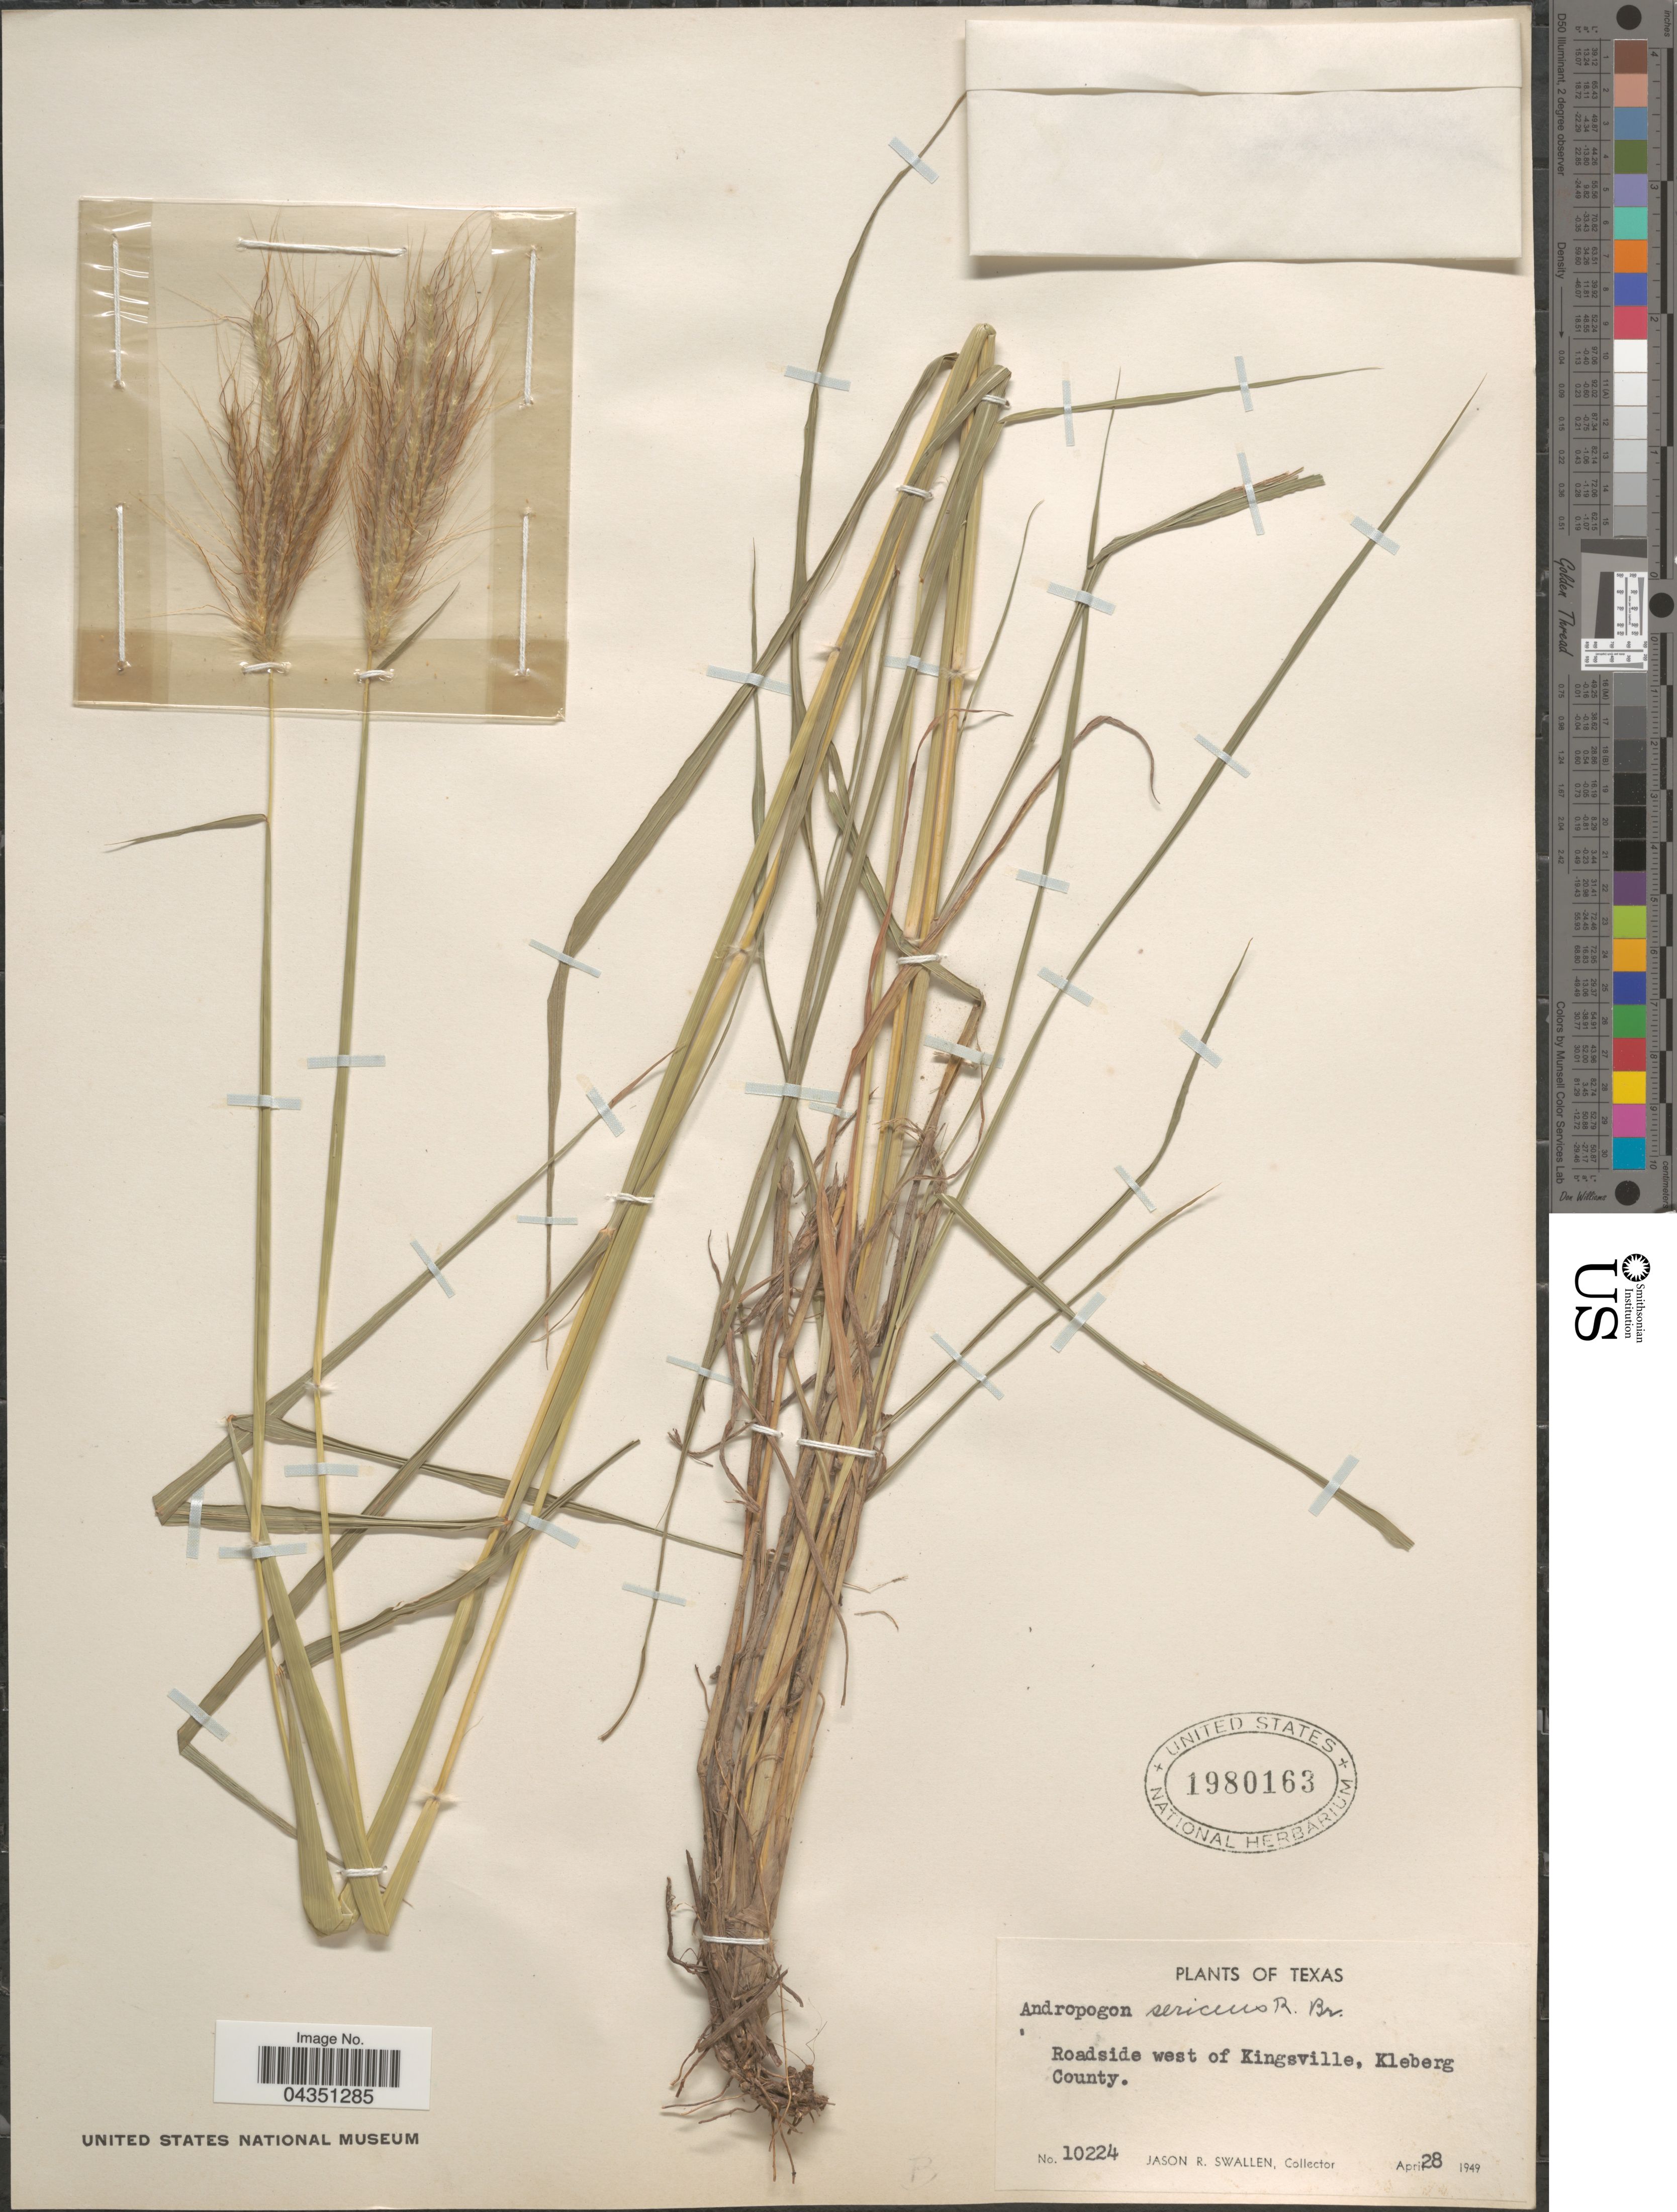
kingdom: Plantae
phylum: Tracheophyta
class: Liliopsida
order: Poales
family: Poaceae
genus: Dichanthium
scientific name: Dichanthium sericeum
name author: (R. Br.) A. Camus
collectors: J. R. Swallen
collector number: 10224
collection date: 1949-04-28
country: United States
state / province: Texas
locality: Roadside west of Kingsville, Kleberg County.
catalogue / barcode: US 1980163